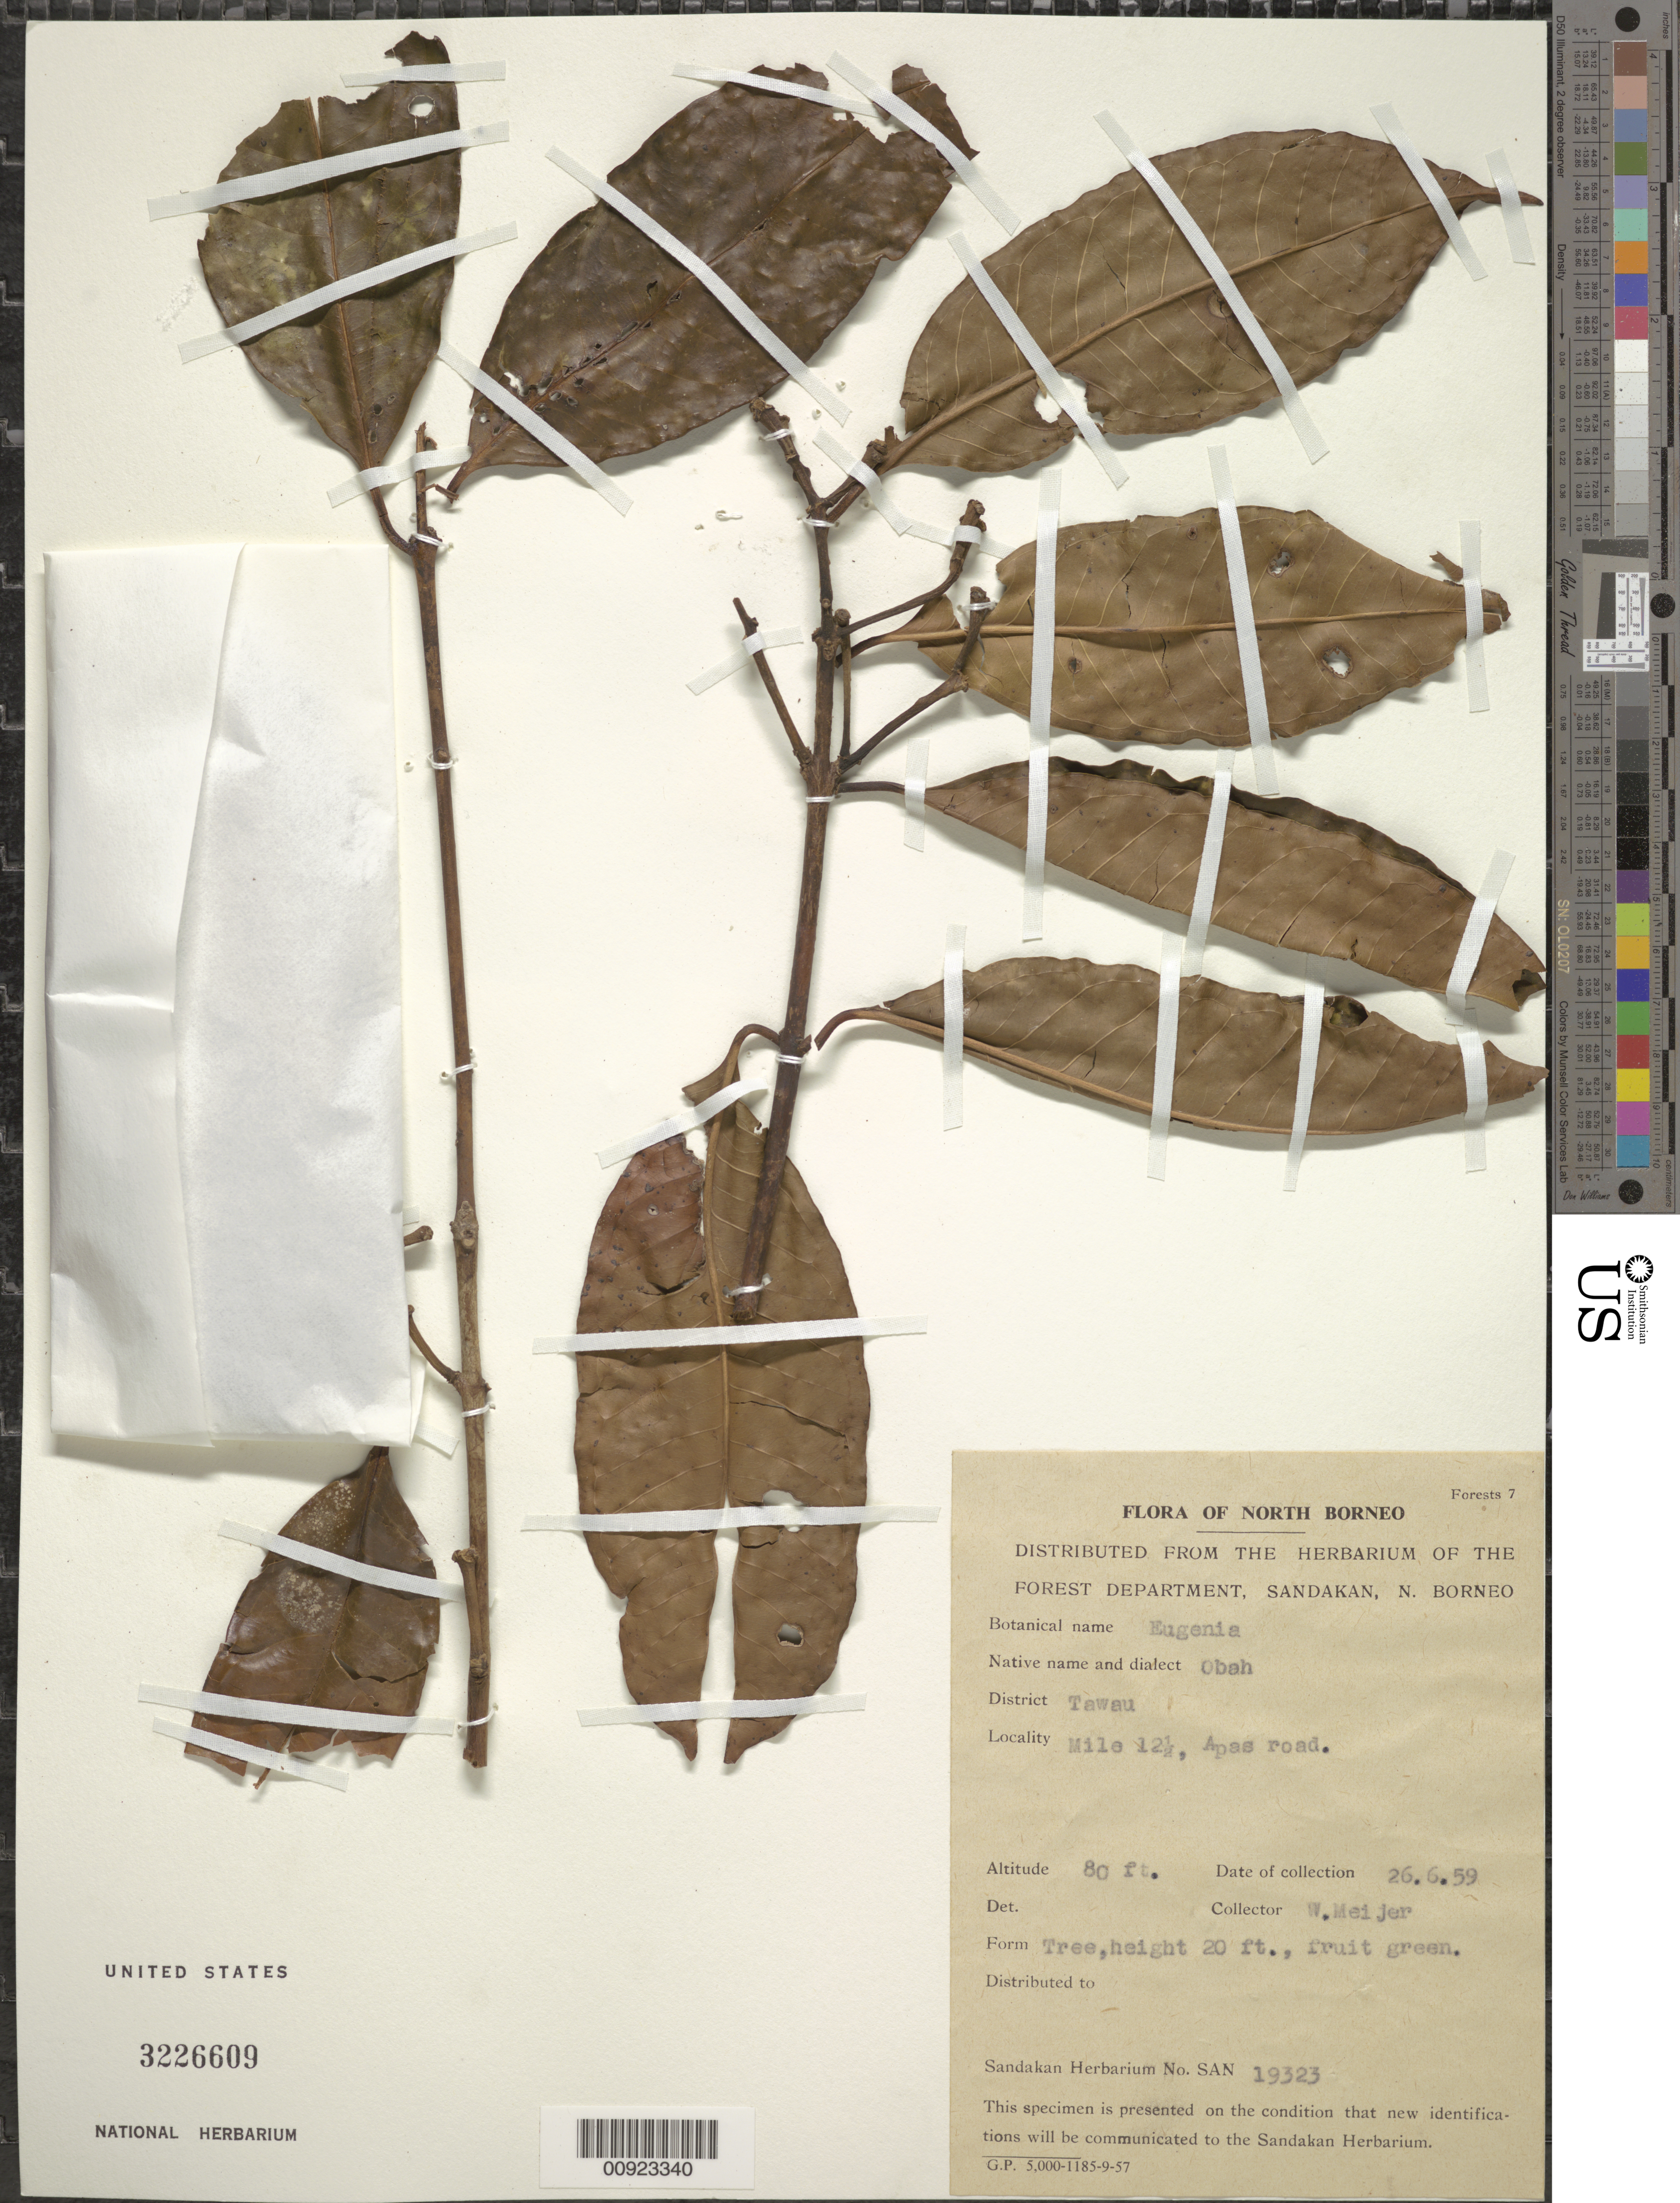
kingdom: Plantae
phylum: Tracheophyta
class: Magnoliopsida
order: Myrtales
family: Myrtaceae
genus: Syzygium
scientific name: Syzygium pustulatum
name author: (Duthie) Merr.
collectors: W. Meijer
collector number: SAN 19323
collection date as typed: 26 Jun 1959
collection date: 1959-06-26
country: Malaysia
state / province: Sabah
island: Borneo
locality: Tawau District, Mile 12.5 Apas Road.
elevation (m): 24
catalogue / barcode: US 3226609